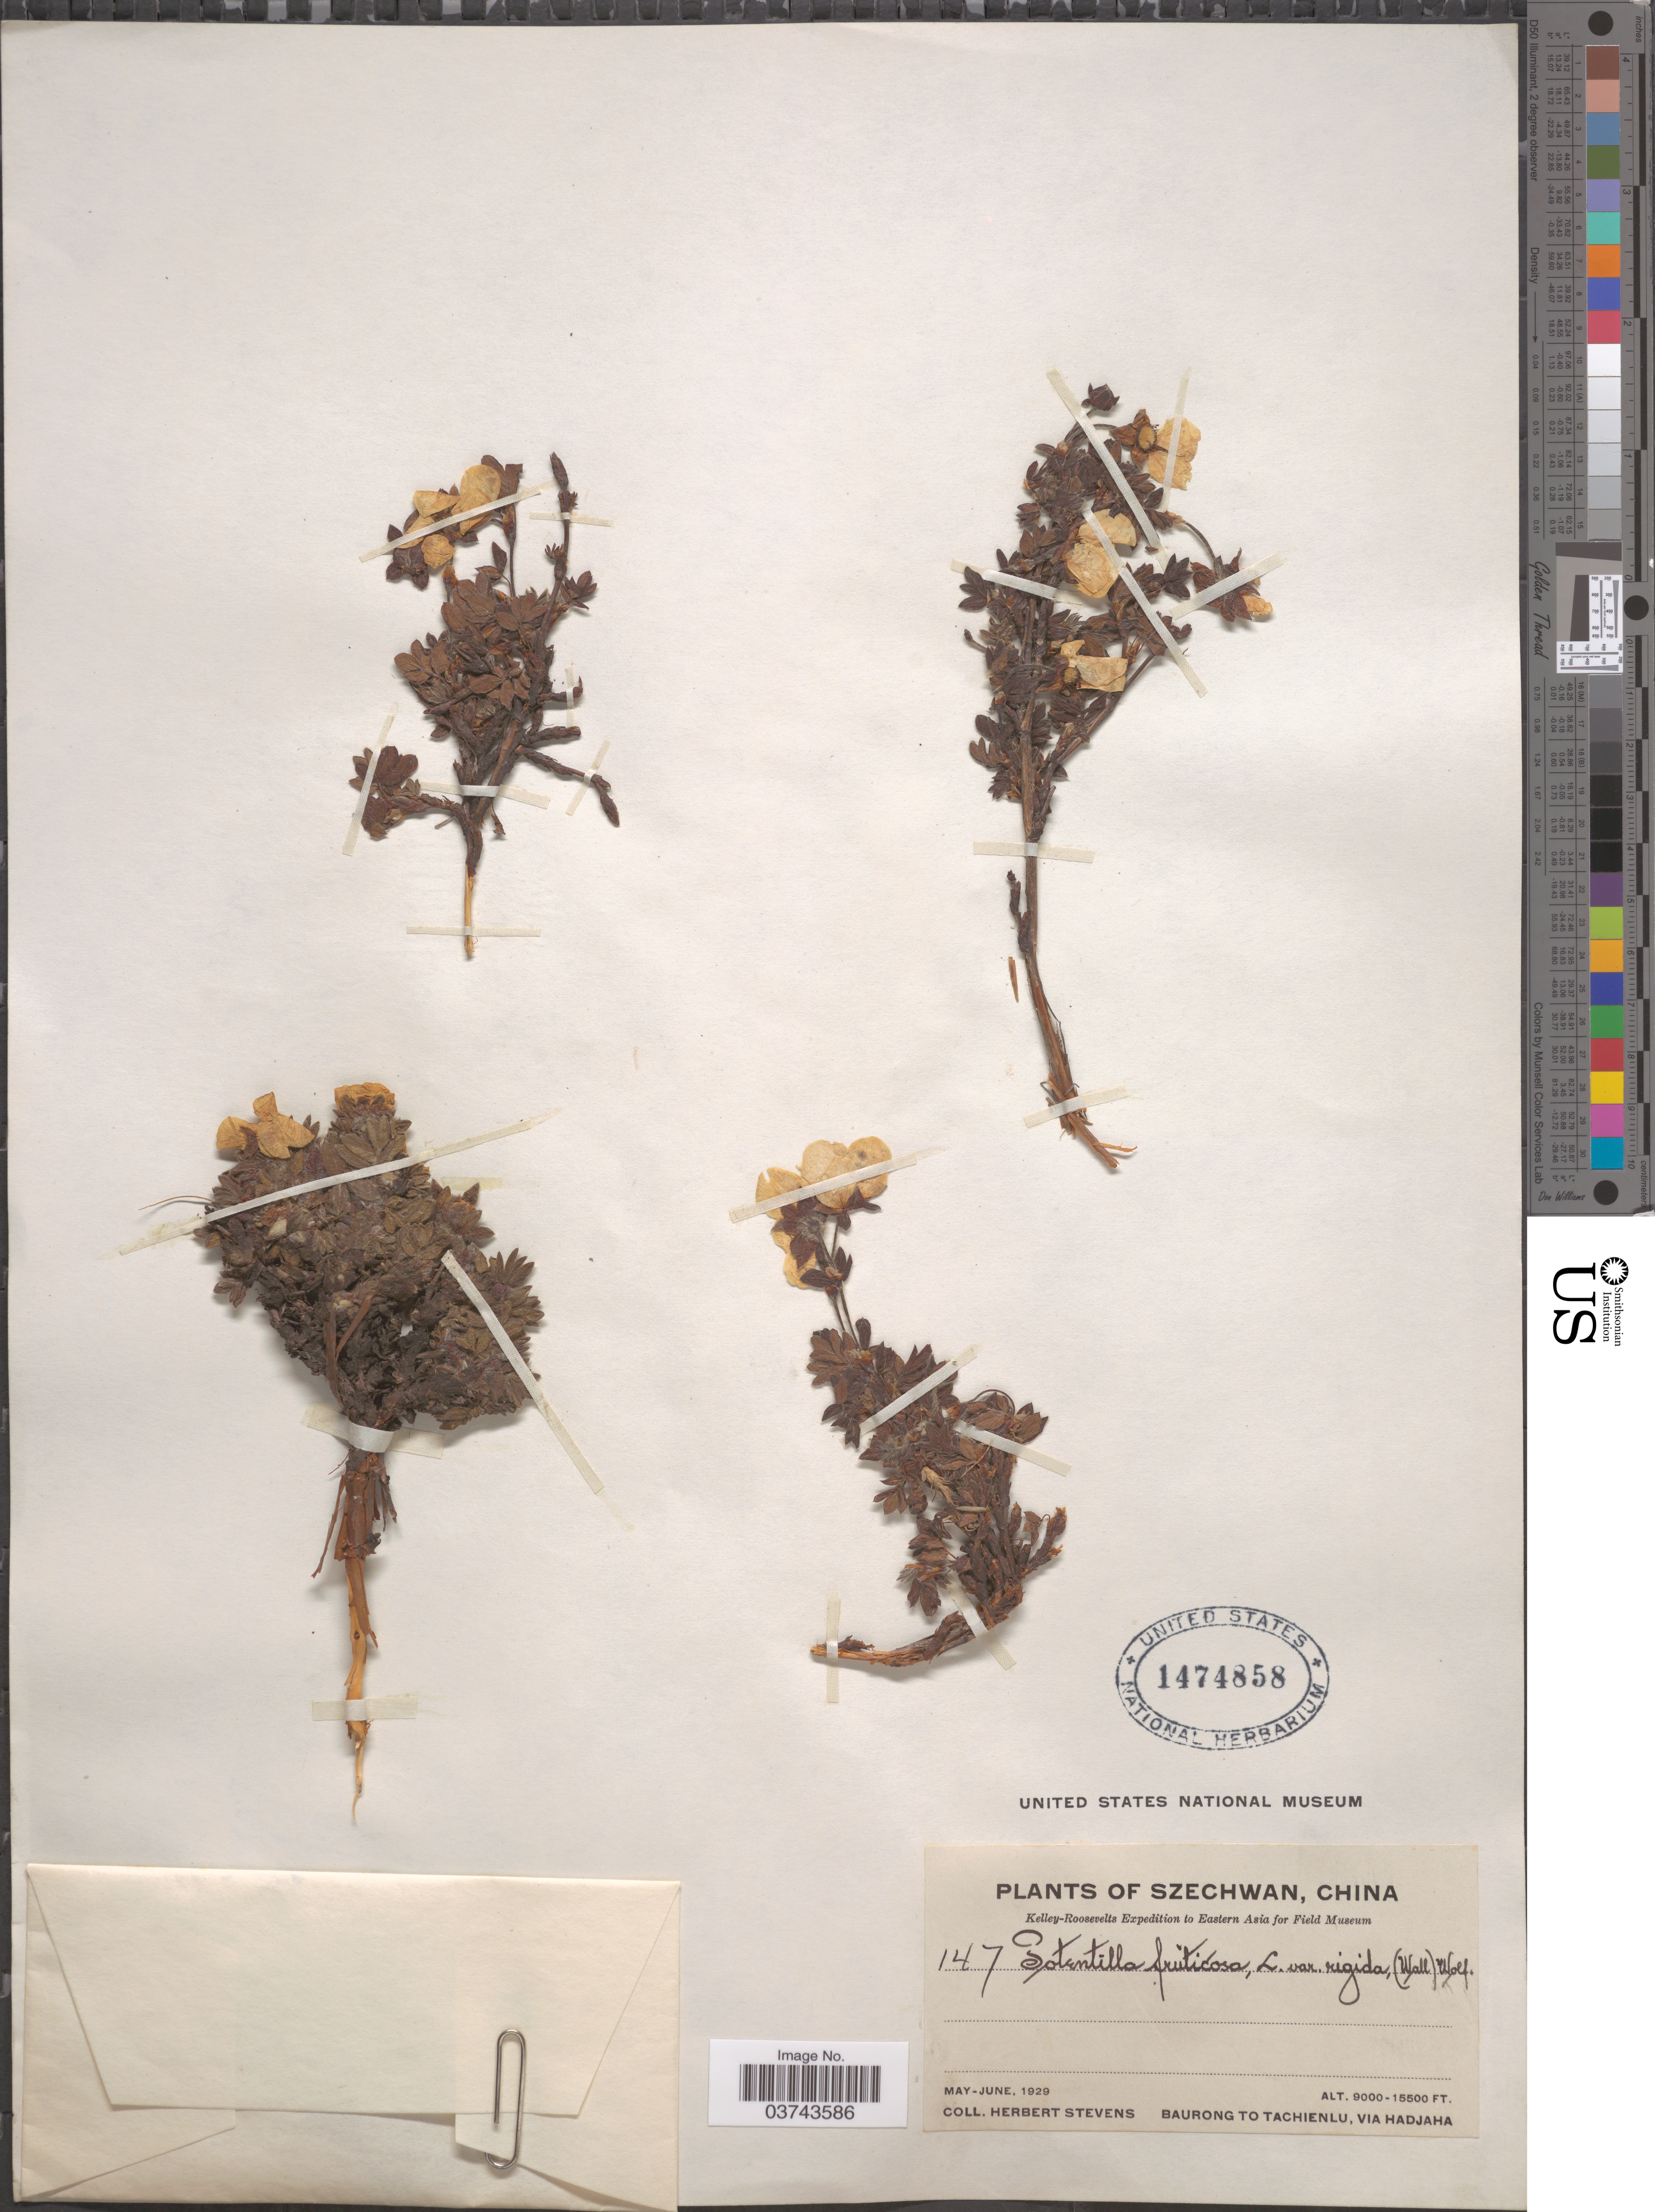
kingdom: Plantae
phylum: Tracheophyta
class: Magnoliopsida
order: Rosales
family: Rosaceae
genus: Dasiphora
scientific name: Dasiphora rigida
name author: (Wall. ex Lehm.) Soják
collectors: H. Stevens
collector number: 147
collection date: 1929-05/1929-06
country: China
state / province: Sichuan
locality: Szechwan. Eastern Asia. Baurong to Tachienlu, via Hadjaha.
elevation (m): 2743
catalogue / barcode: US 1474858